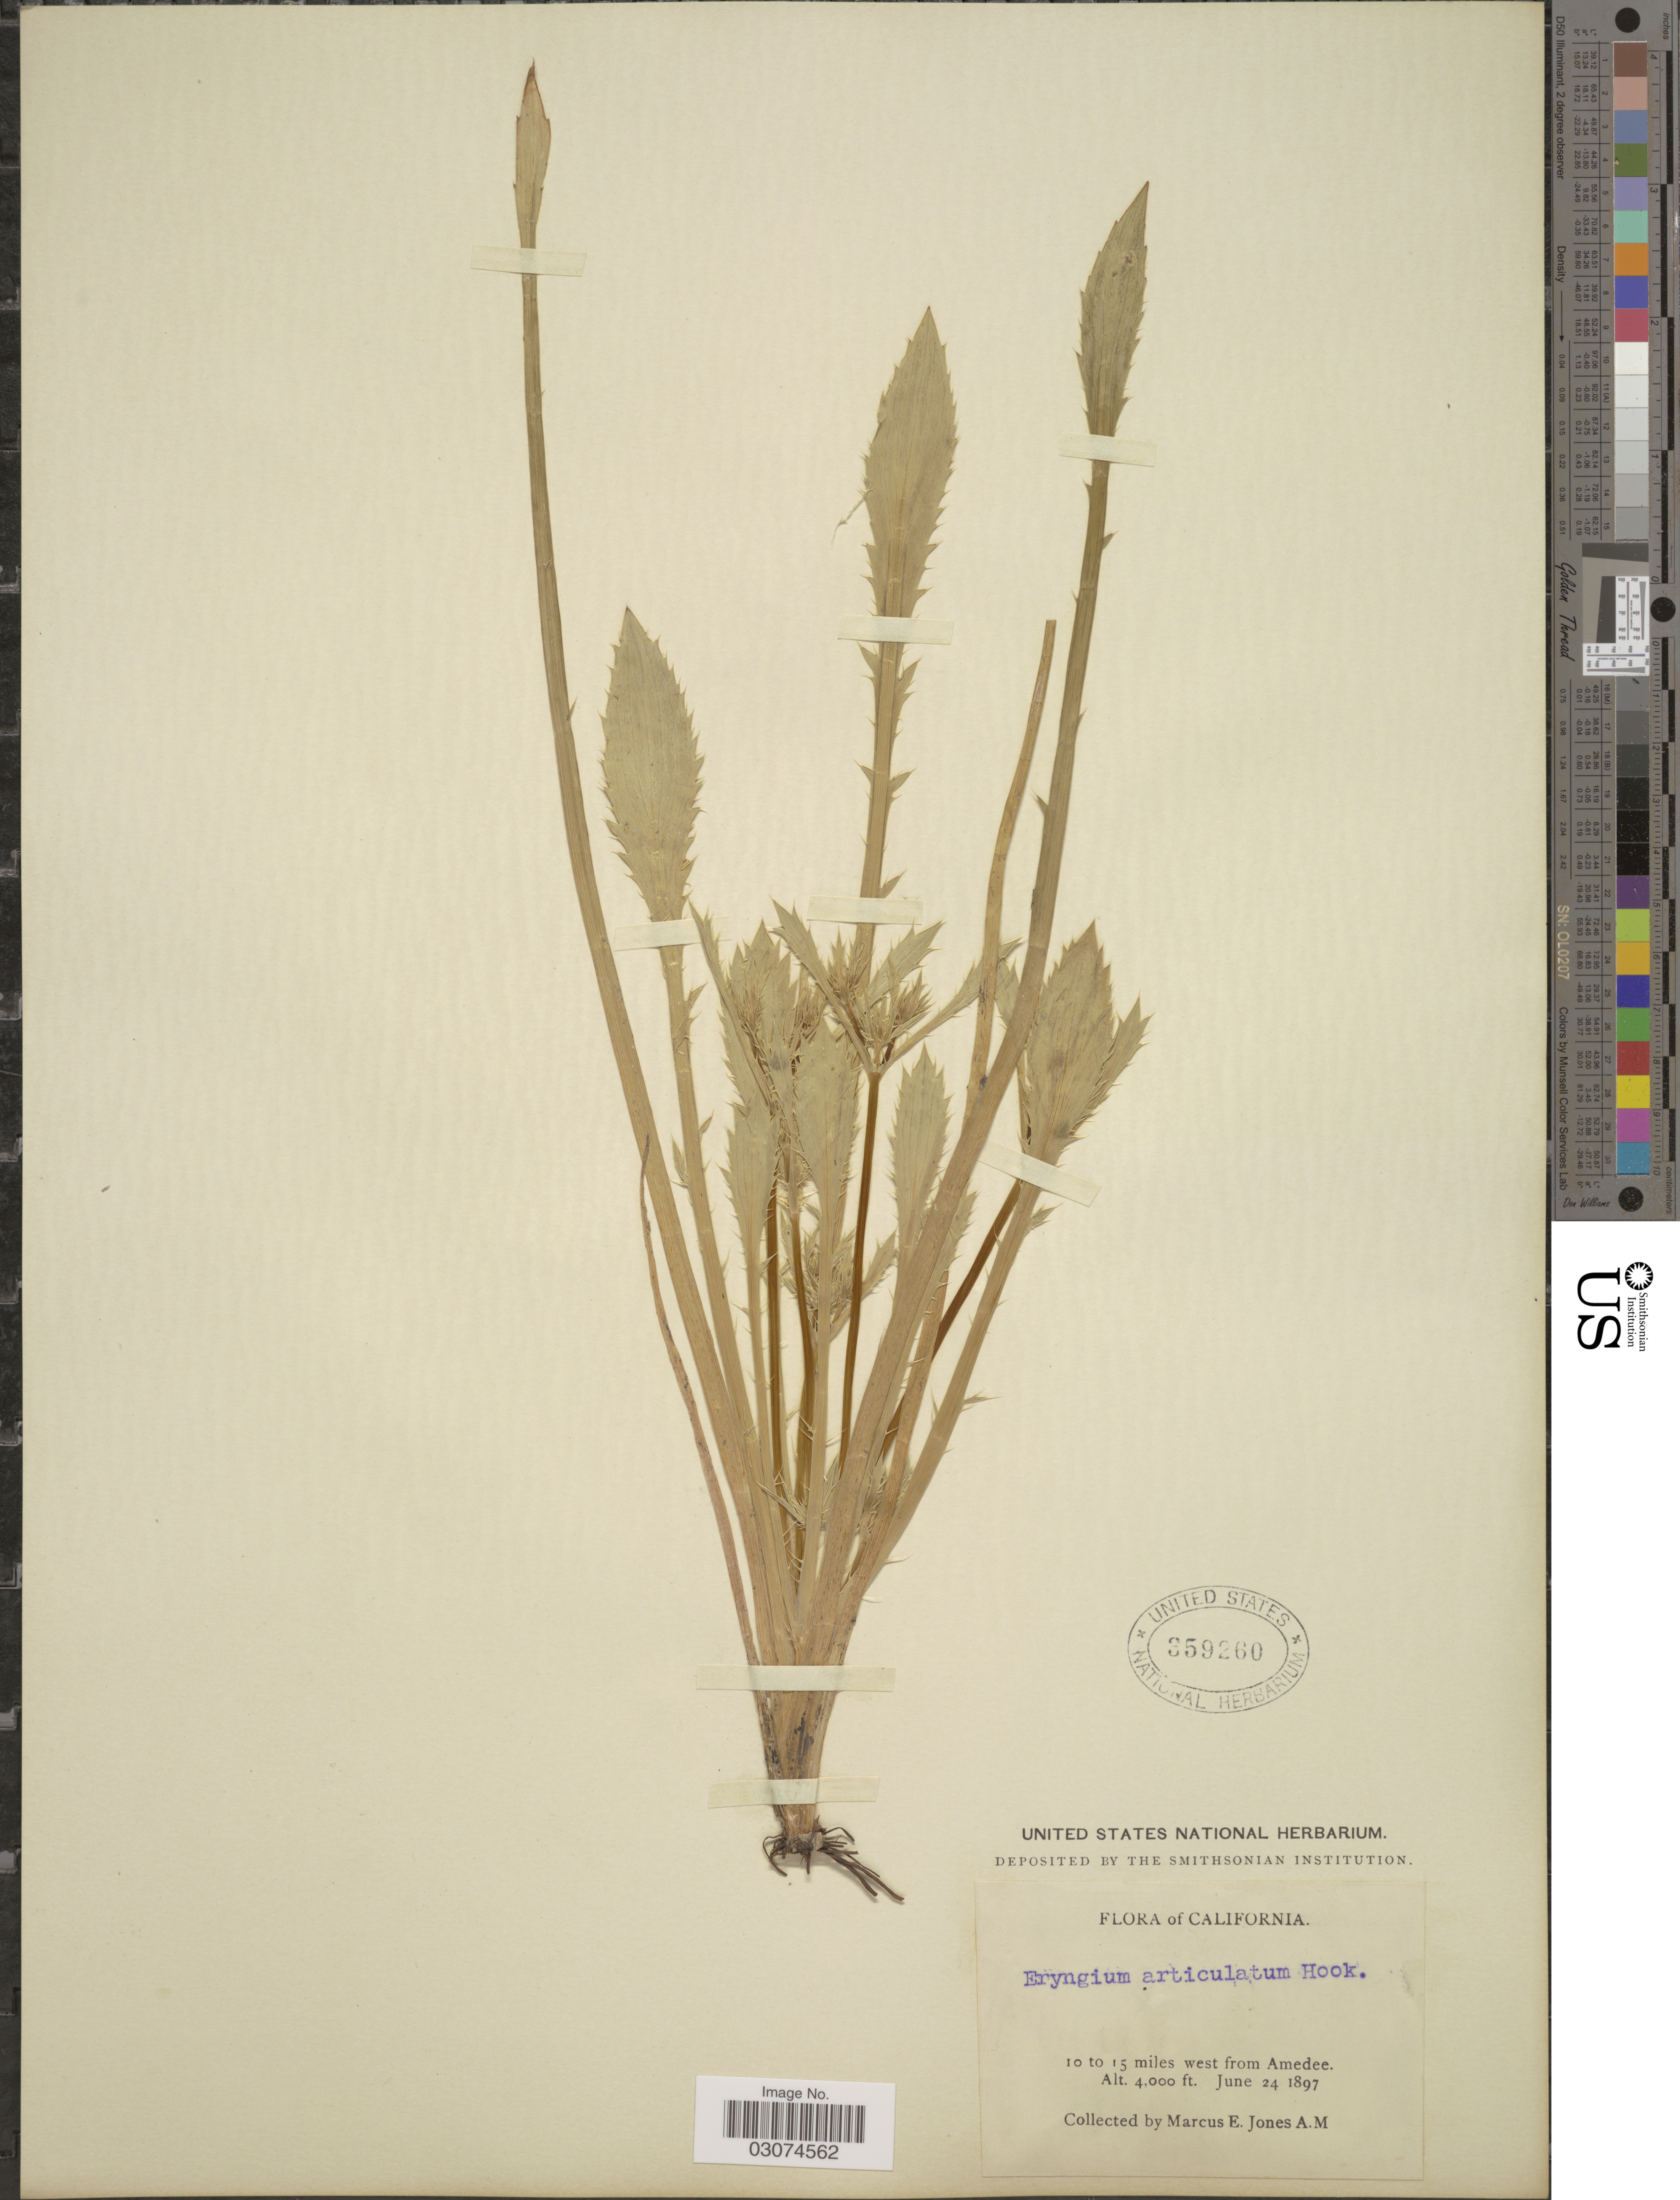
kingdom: Plantae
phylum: Tracheophyta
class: Magnoliopsida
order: Apiales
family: Apiaceae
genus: Eryngium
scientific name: Eryngium alismifolium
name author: Greene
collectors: M. E. Jones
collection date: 1897-06-24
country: United States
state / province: California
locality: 10 to 15 miles west from Amedee.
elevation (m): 1219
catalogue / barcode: US 359260